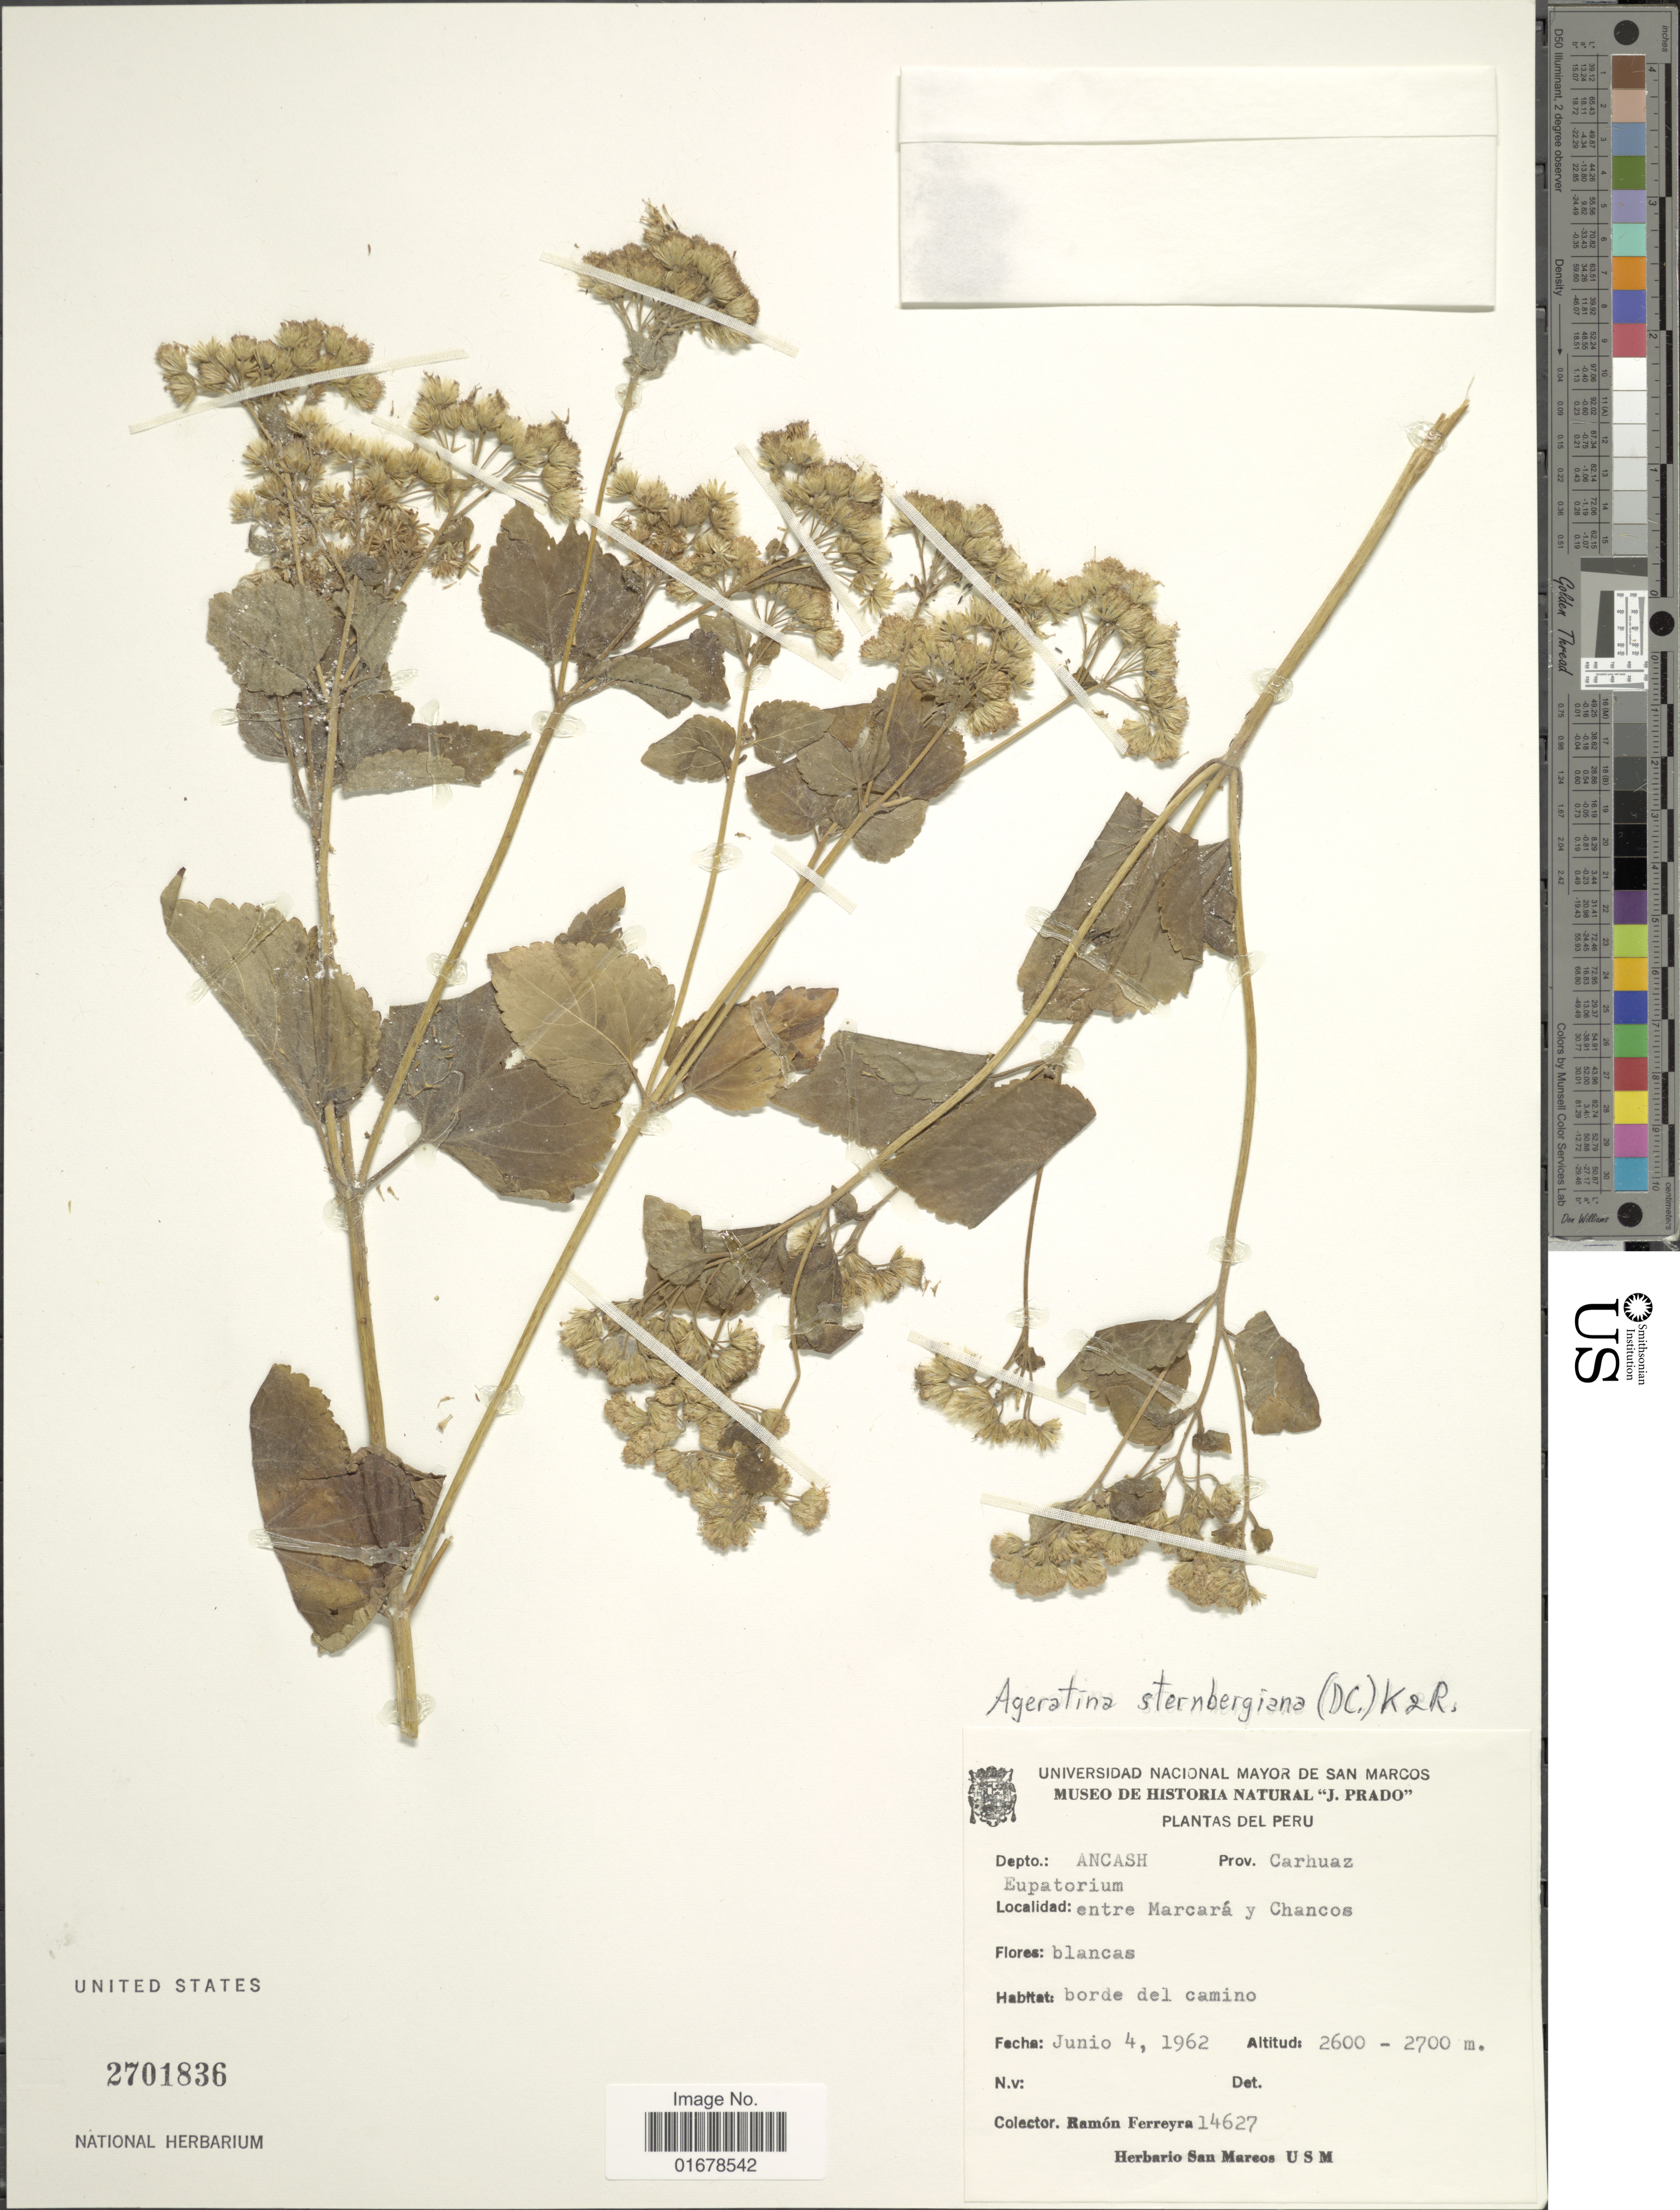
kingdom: Plantae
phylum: Tracheophyta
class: Magnoliopsida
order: Asterales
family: Asteraceae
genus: Ageratina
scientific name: Ageratina sternbergiana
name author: (DC.) R.M. King & H. Rob.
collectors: R. A. Ferreyra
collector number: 14627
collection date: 1962-06-04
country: Peru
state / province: Ancash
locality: Depto. Ancash, Prov. Carhuas, Entre Marcara y Chancos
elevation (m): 2600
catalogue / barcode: US 2701836